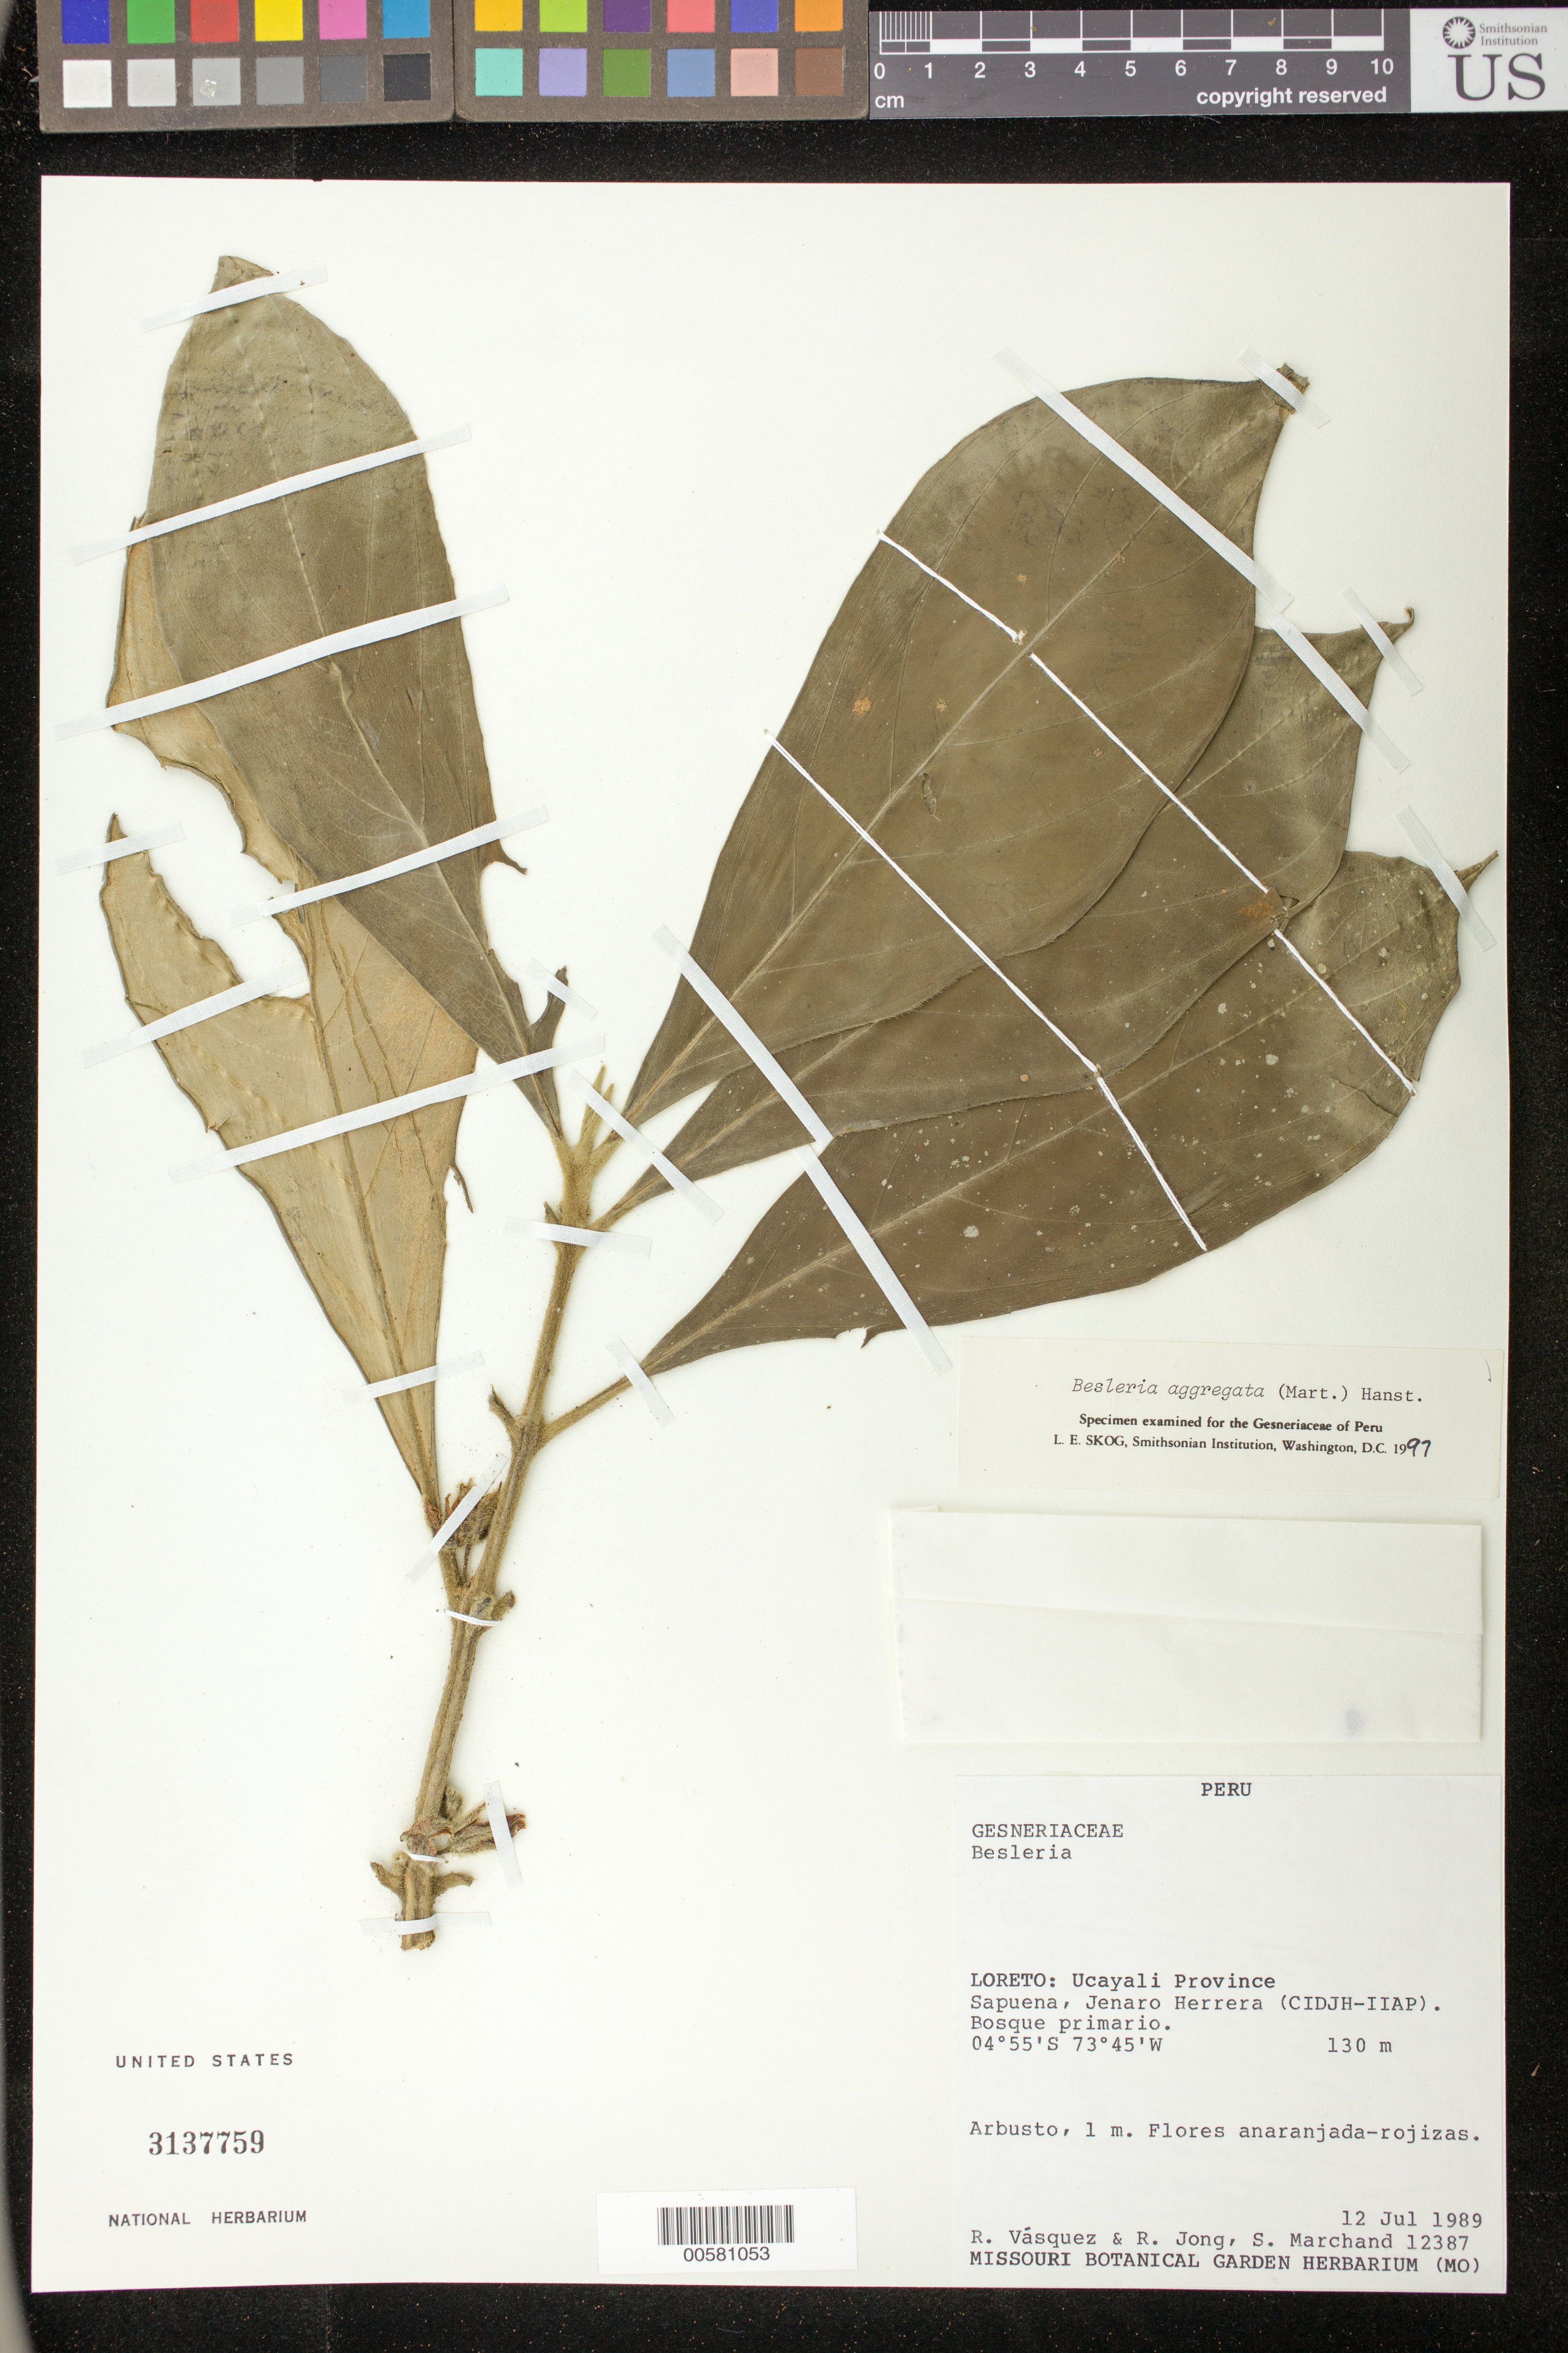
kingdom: Plantae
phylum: Tracheophyta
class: Magnoliopsida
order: Lamiales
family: Gesneriaceae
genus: Besleria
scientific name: Besleria aggregata var. aggregata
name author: (Mart.) Hanst.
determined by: Skog, Laurence E.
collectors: R. Vásquez, R. Jong & S. Marchand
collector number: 12387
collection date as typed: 12 Jul 1989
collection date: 1989-07-12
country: Peru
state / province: Loreto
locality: Prov. Ucayali; Sapuena, Jenaro Herrera (CIDJH-IIAP)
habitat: Bosque primario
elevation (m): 130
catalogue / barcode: US 3137759